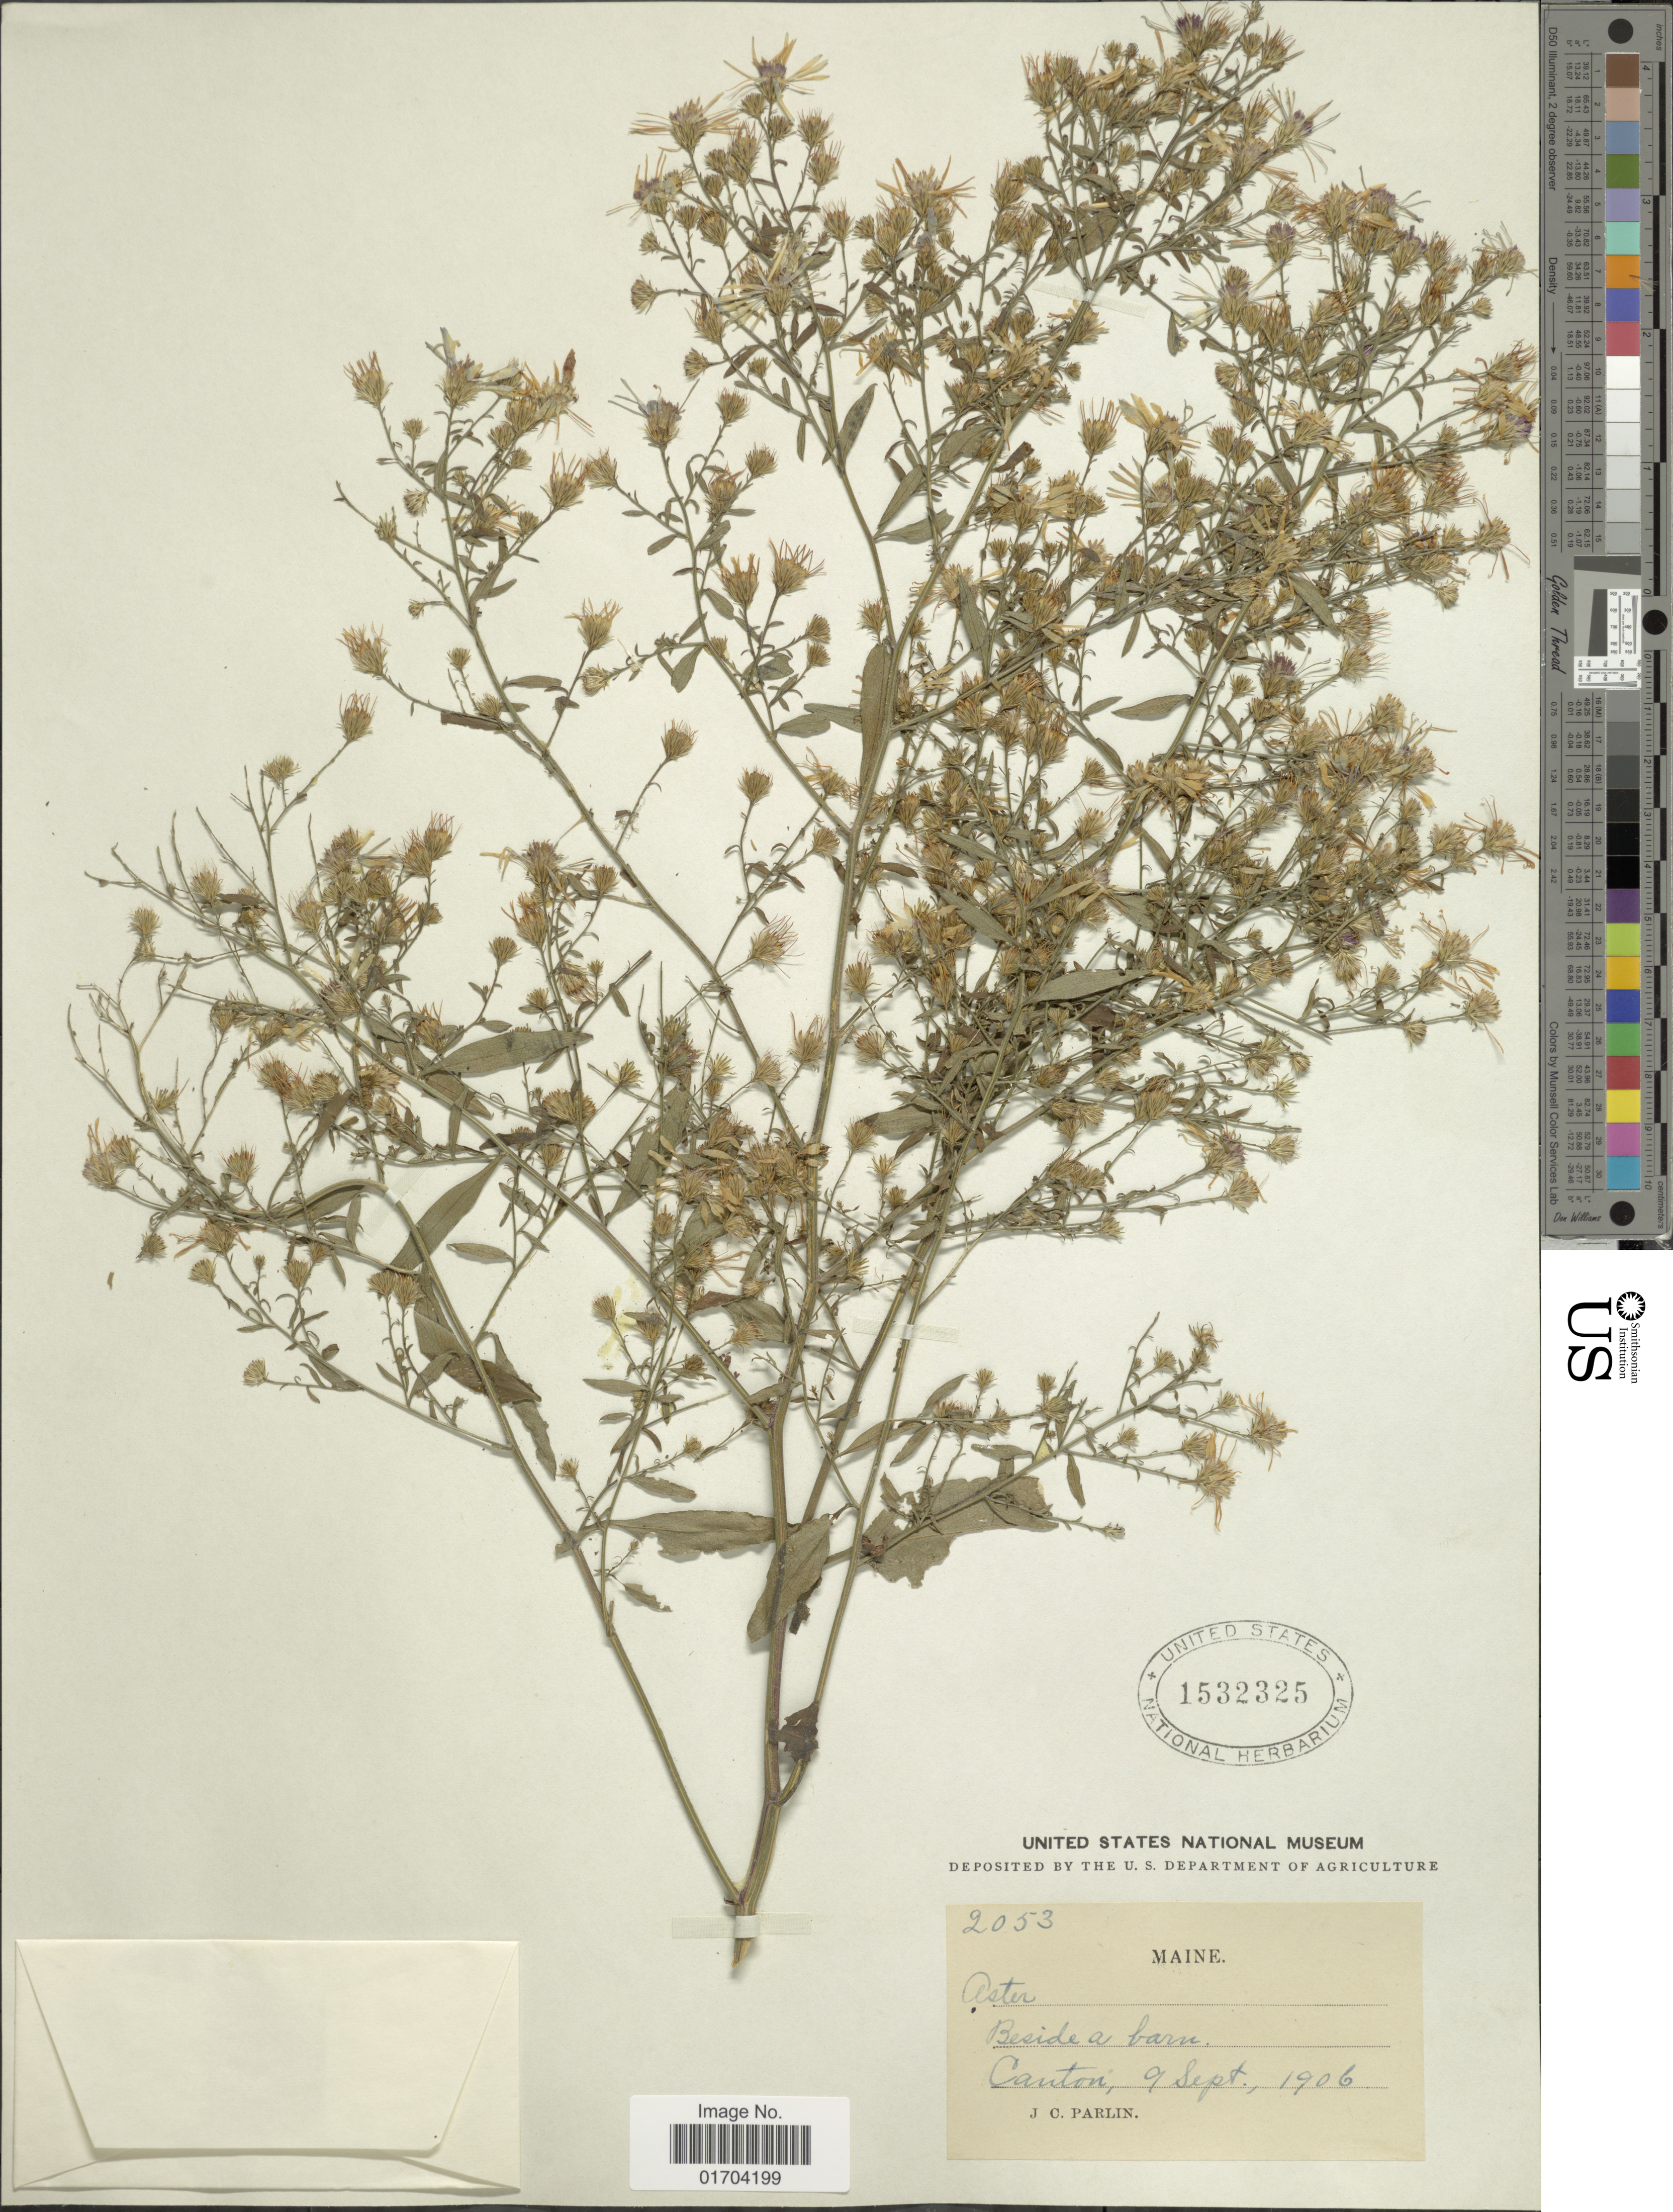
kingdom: Plantae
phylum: Tracheophyta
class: Magnoliopsida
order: Asterales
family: Asteraceae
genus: Symphyotrichum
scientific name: Symphyotrichum sp.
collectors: J. Parlin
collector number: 2053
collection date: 1906-09-09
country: United States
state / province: Maine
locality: Beside a barn, Canton.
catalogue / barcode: US 1532325